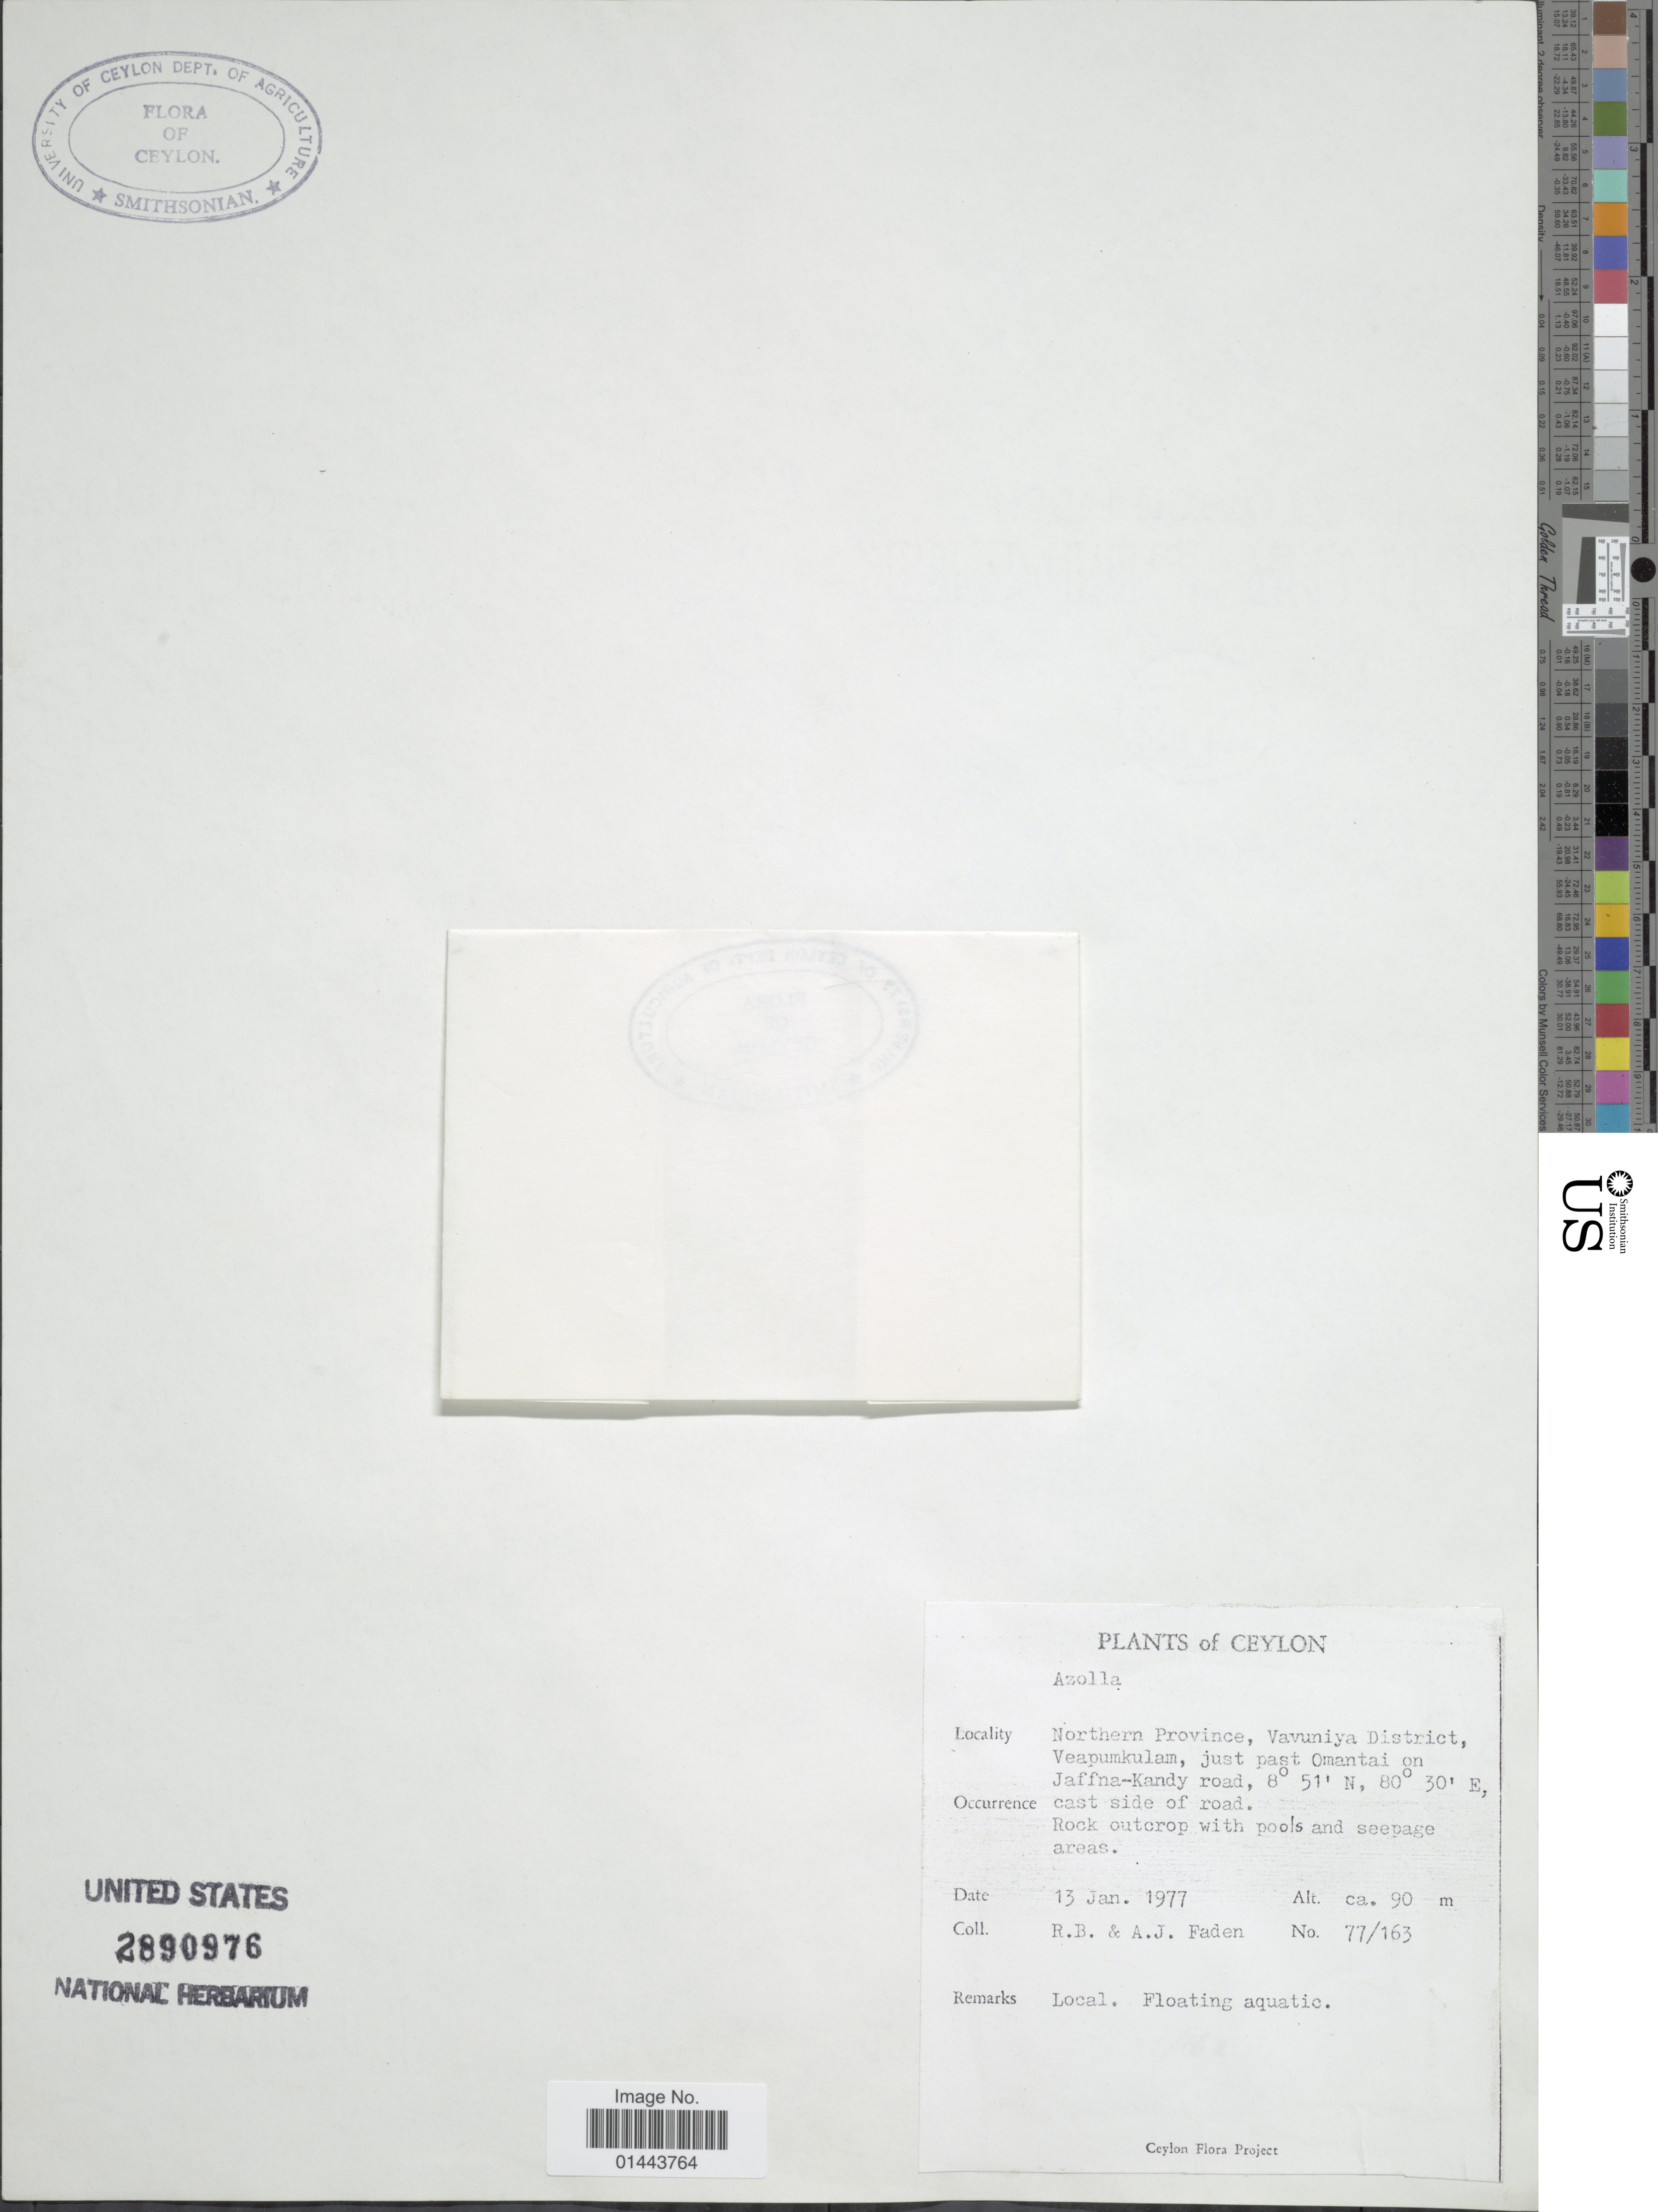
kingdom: Plantae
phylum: Tracheophyta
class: Polypodiopsida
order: Salviniales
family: Salviniaceae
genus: Azolla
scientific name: Azolla imbricata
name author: (Roxb.) Nakai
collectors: R. B. Faden & A. J. Faden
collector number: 77/163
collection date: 1977-01-13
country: Sri Lanka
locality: Northern Province, Vavuniya District, Veapumkulam, just past Omantai on Jaffna-Kandy road, cast side of road, rock outcrop with pools and seepgage areas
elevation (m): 90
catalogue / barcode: US 2890976